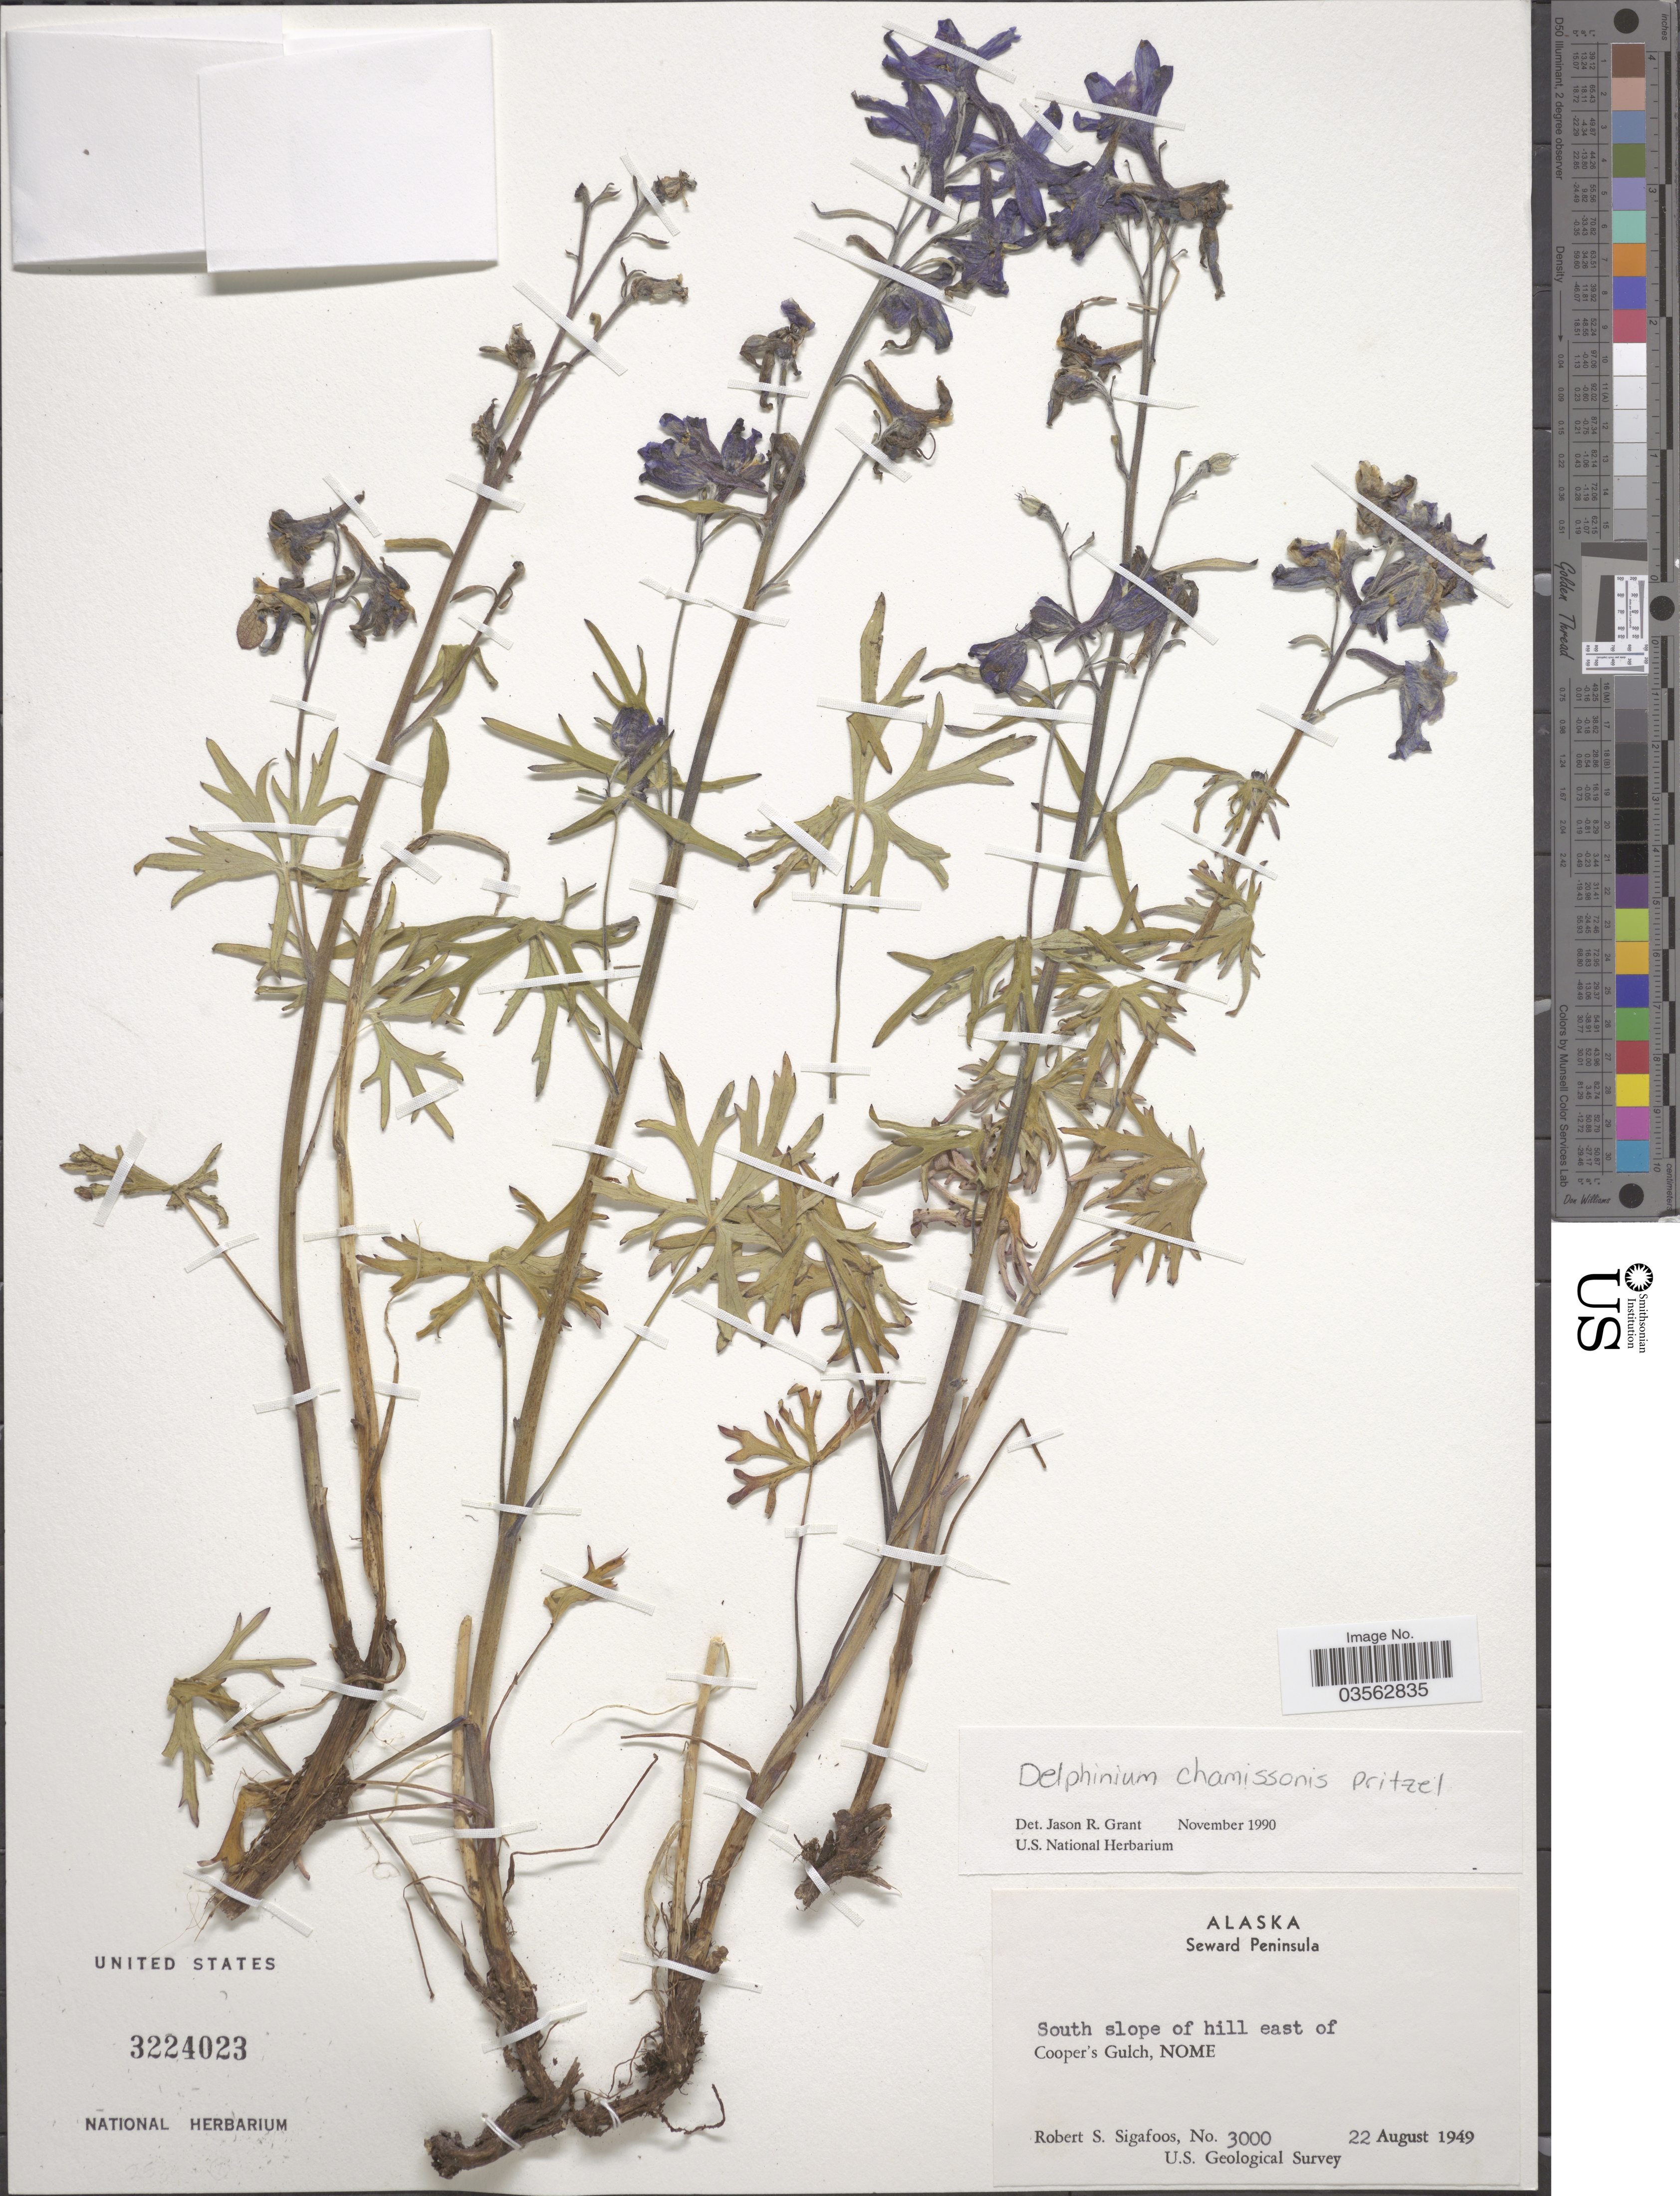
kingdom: Plantae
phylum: Tracheophyta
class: Magnoliopsida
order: Ranunculales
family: Ranunculaceae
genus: Delphinium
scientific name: Delphinium chamissonis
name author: Pritz. ex Walp.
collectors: R. Sigafoos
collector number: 3000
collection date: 1949-08-22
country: United States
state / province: Alaska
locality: Seward Peninsula. South slope of hill east of Cooper's Gulch, Nome.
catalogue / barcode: US 3224023